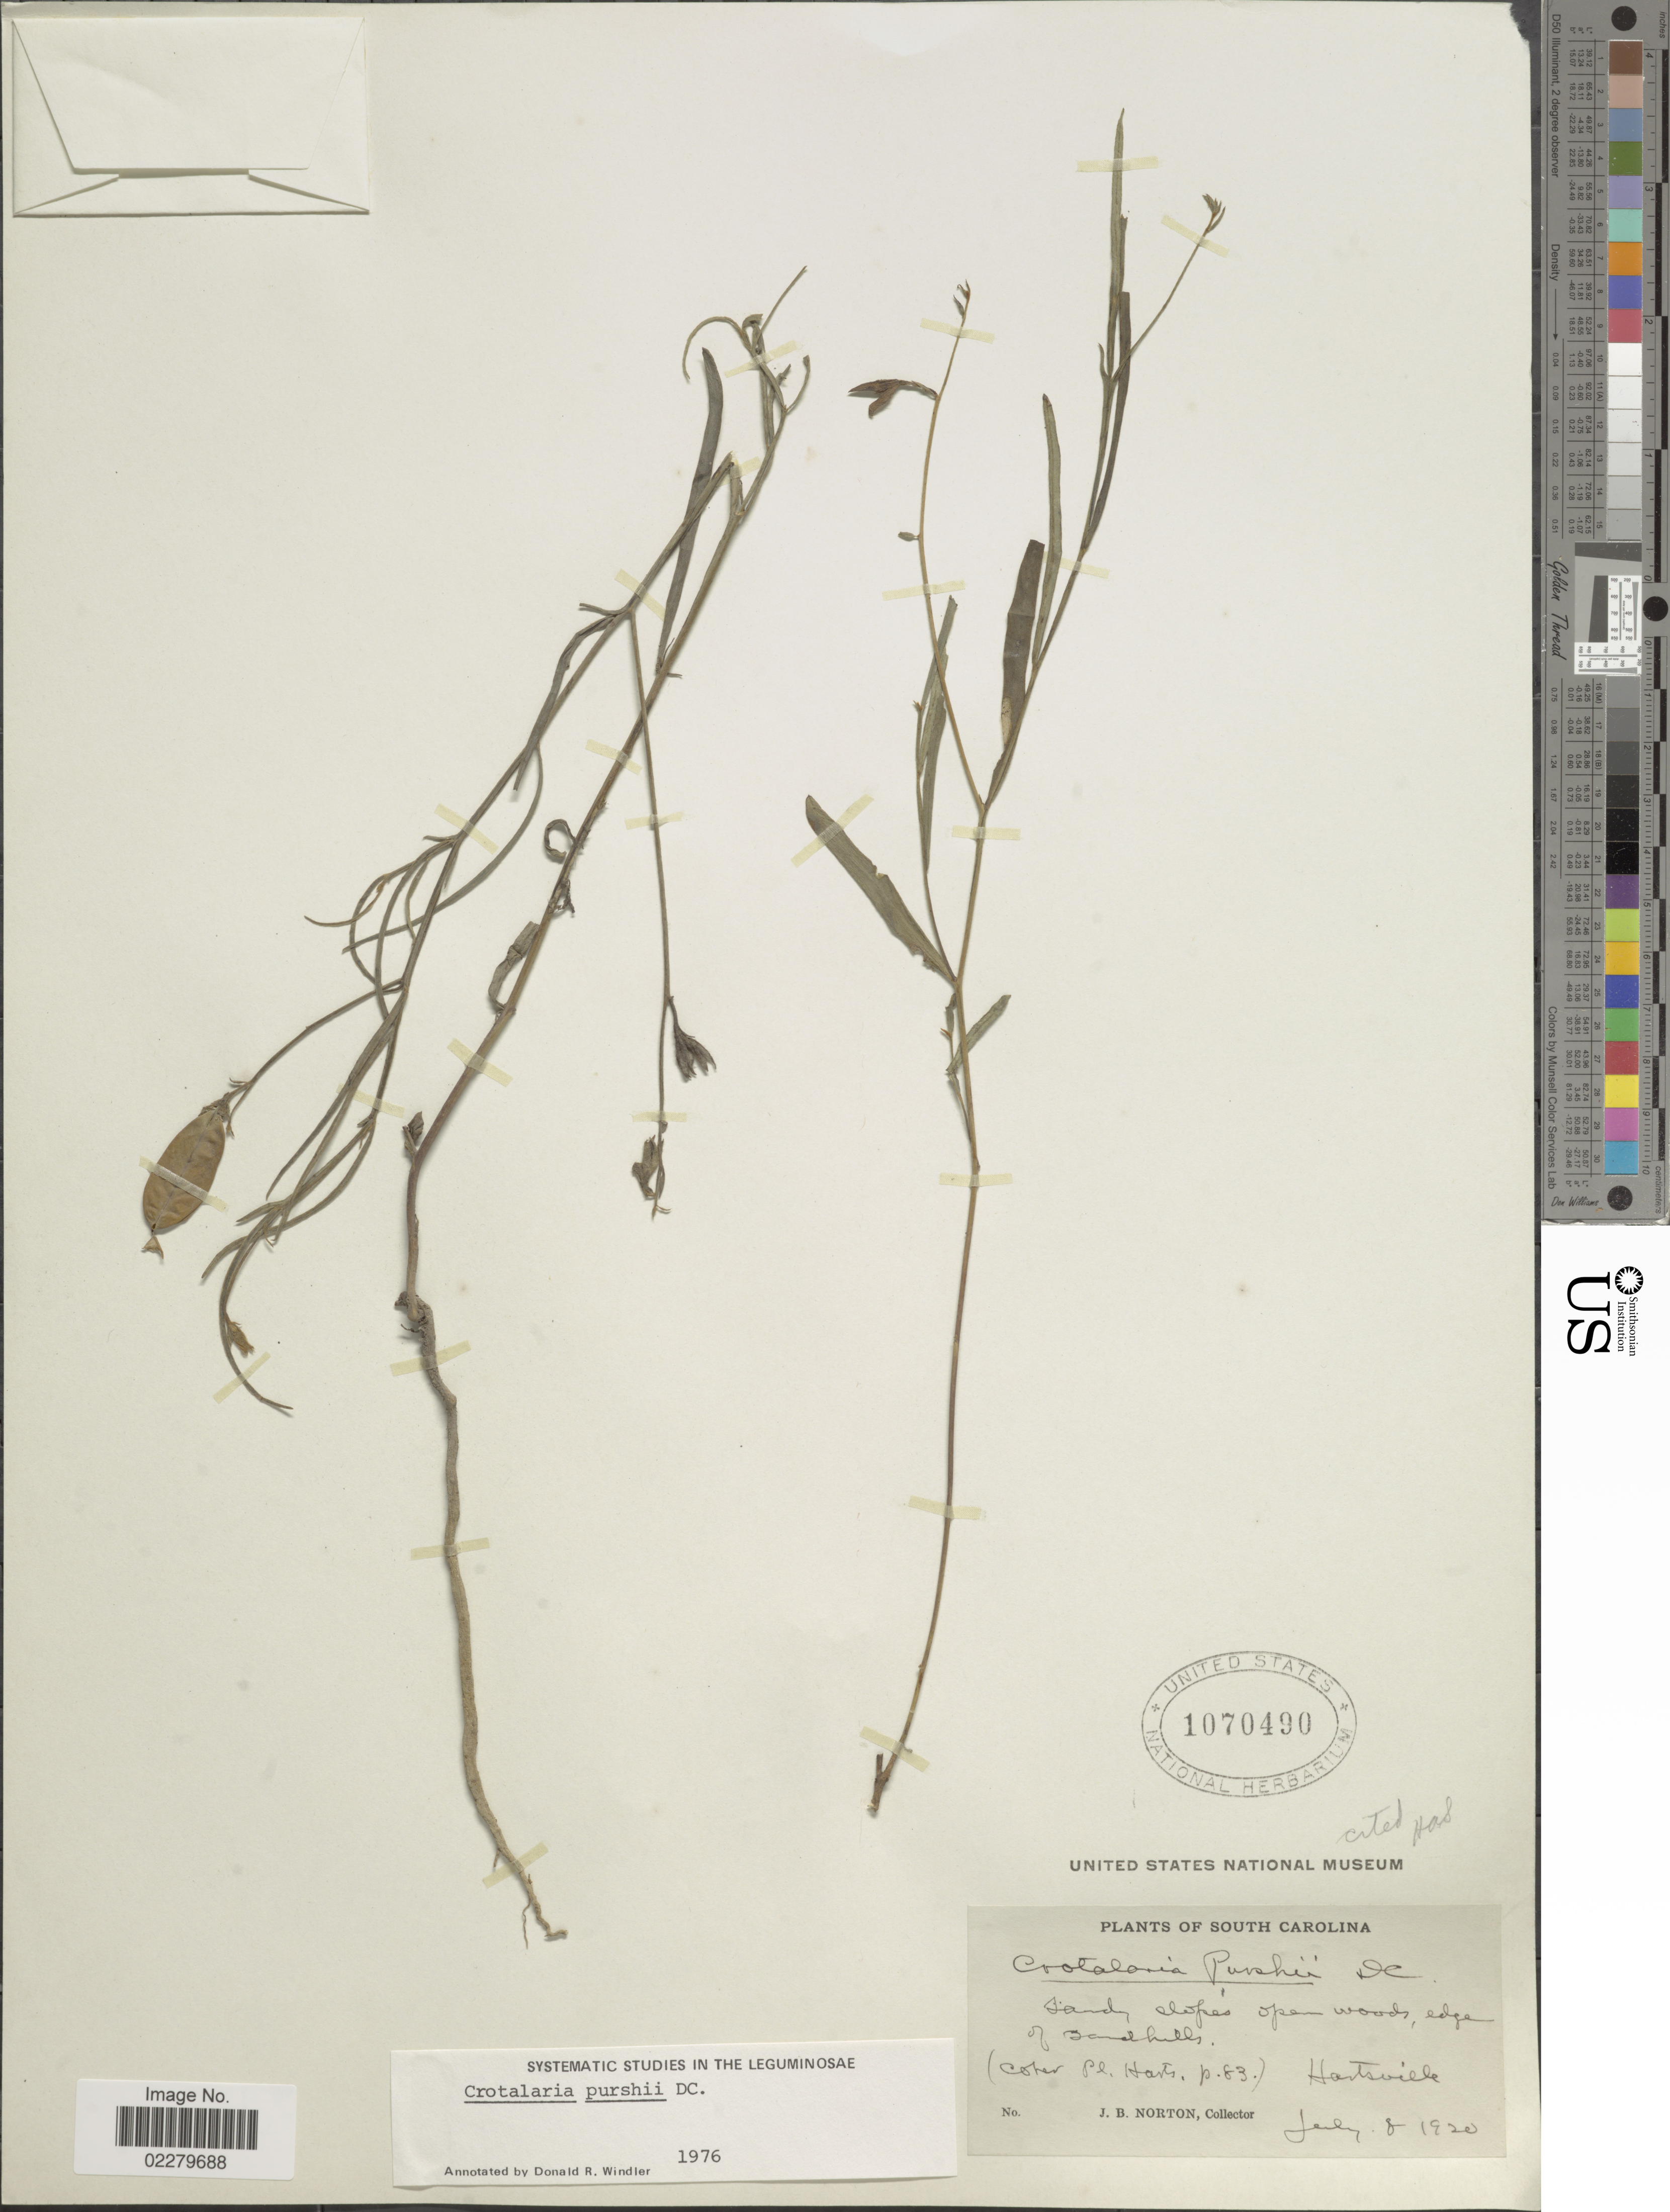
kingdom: Plantae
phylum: Tracheophyta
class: Magnoliopsida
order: Fabales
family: Fabaceae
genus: Crotalaria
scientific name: Crotalaria purshii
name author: DC.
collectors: J. B. Norton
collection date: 1920-07-08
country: United States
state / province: South Carolina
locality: Sandy slopes open woods, edge of sandhills. Hartsville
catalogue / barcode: US 1070490